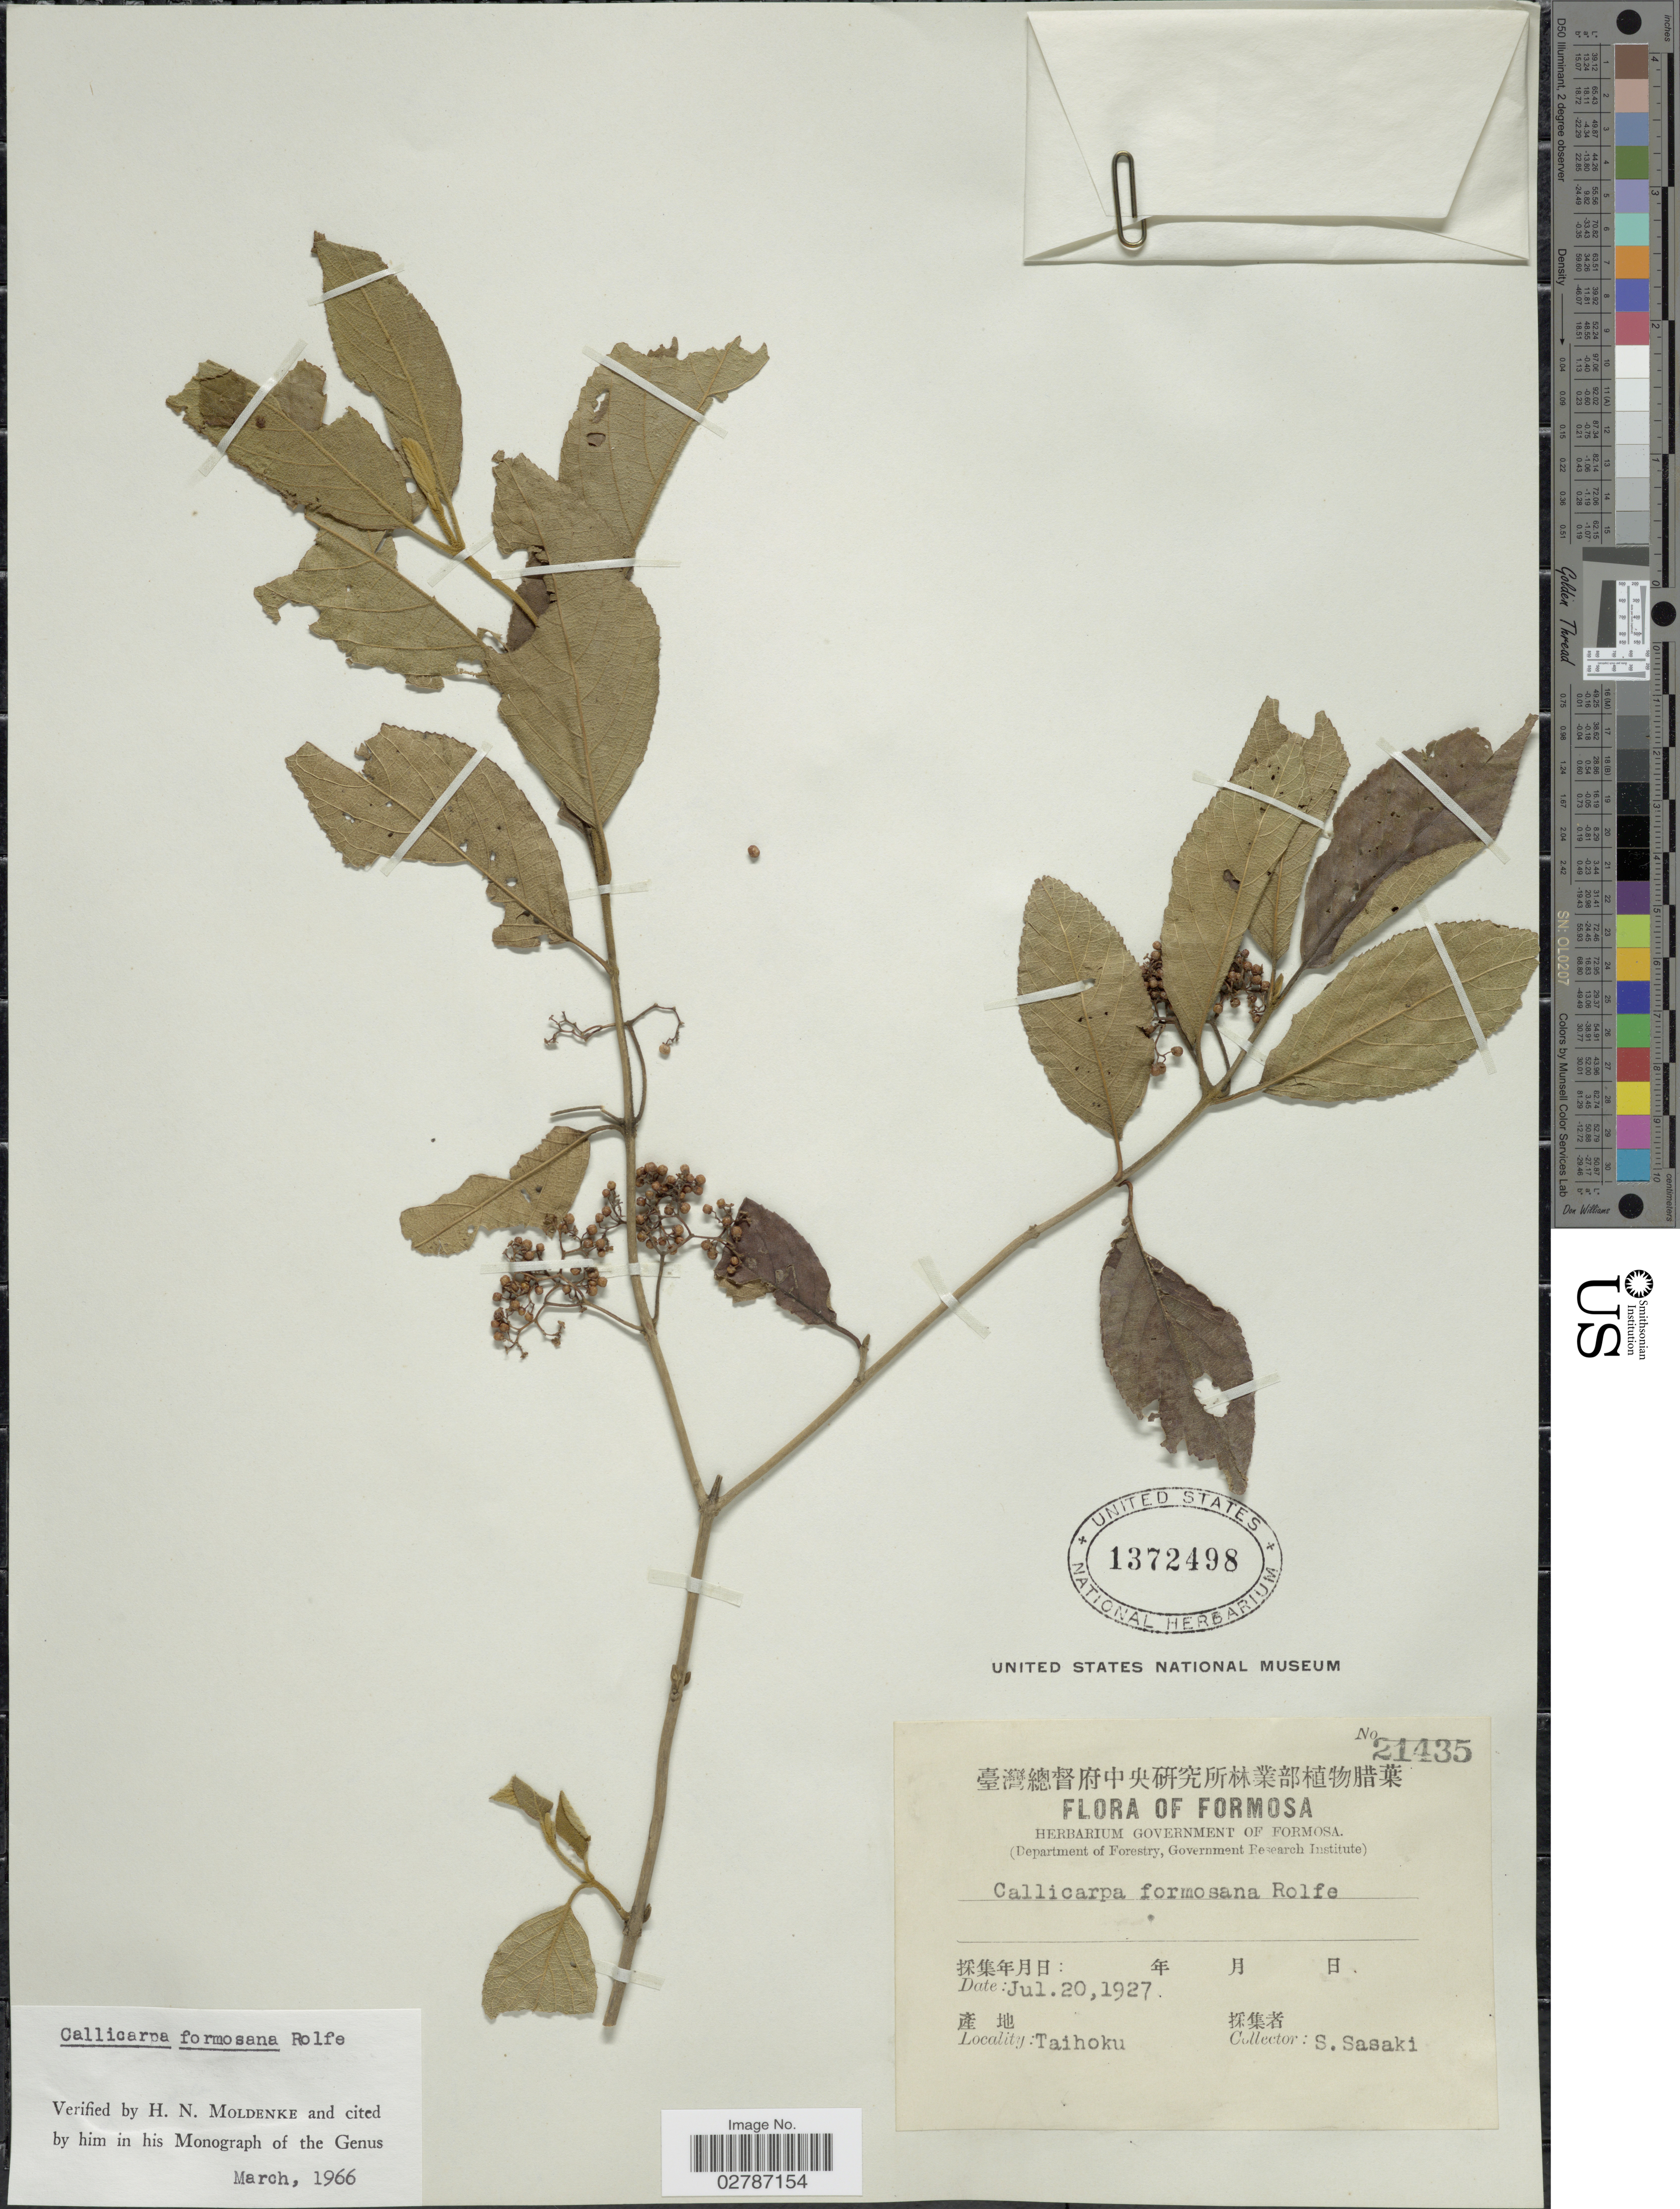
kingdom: Plantae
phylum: Tracheophyta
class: Magnoliopsida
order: Lamiales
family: Lamiaceae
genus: Callicarpa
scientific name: Callicarpa formosana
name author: Rolfe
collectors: S. Sasaki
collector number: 21435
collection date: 1927-07-20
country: Taiwan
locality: Formosa. Taihoku.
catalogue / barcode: US 1372498